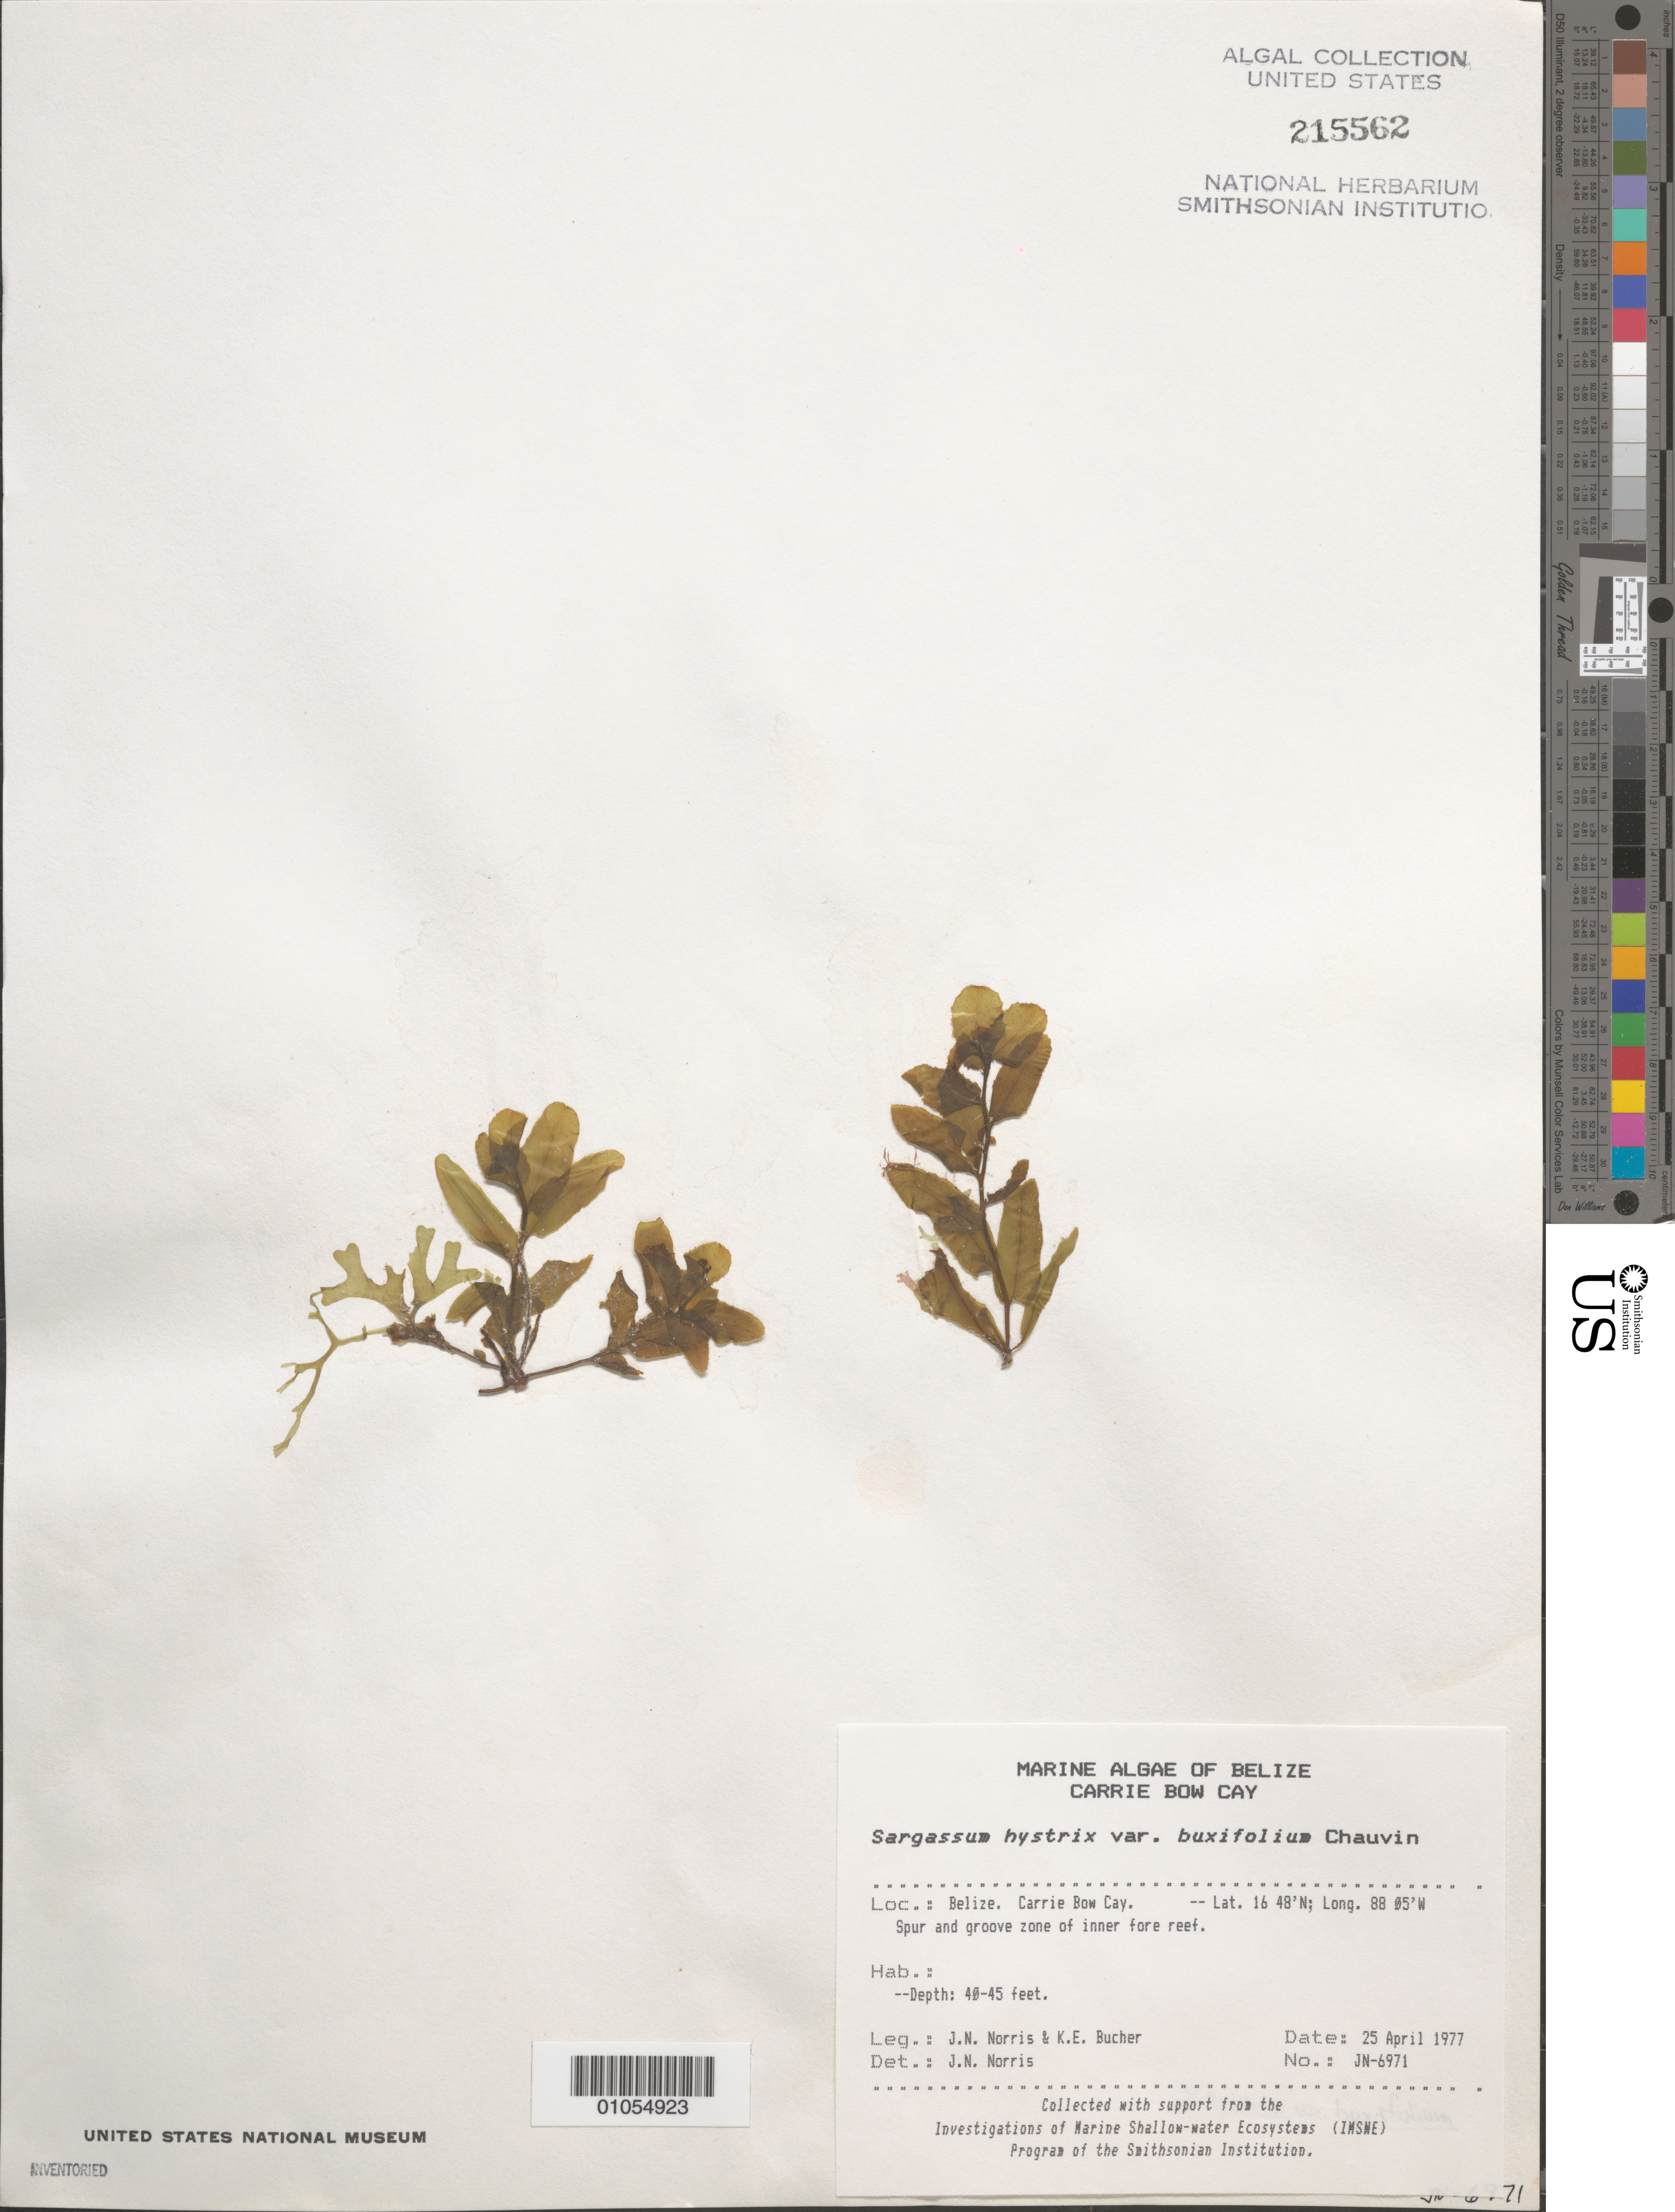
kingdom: Chromista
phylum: Ochrophyta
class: Phaeophyceae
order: Fucales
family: Sargassaceae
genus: Sargassum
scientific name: Sargassum hystrix var. buxifolium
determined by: Norris, James N.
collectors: J. N. Norris & K. E. Bucher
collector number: JN-6971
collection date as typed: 25 Apr 1977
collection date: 1977-04-25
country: Belize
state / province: Stann Creek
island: Carrie Bow Cay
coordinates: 16 48'N, 88 05'W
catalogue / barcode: US 215562